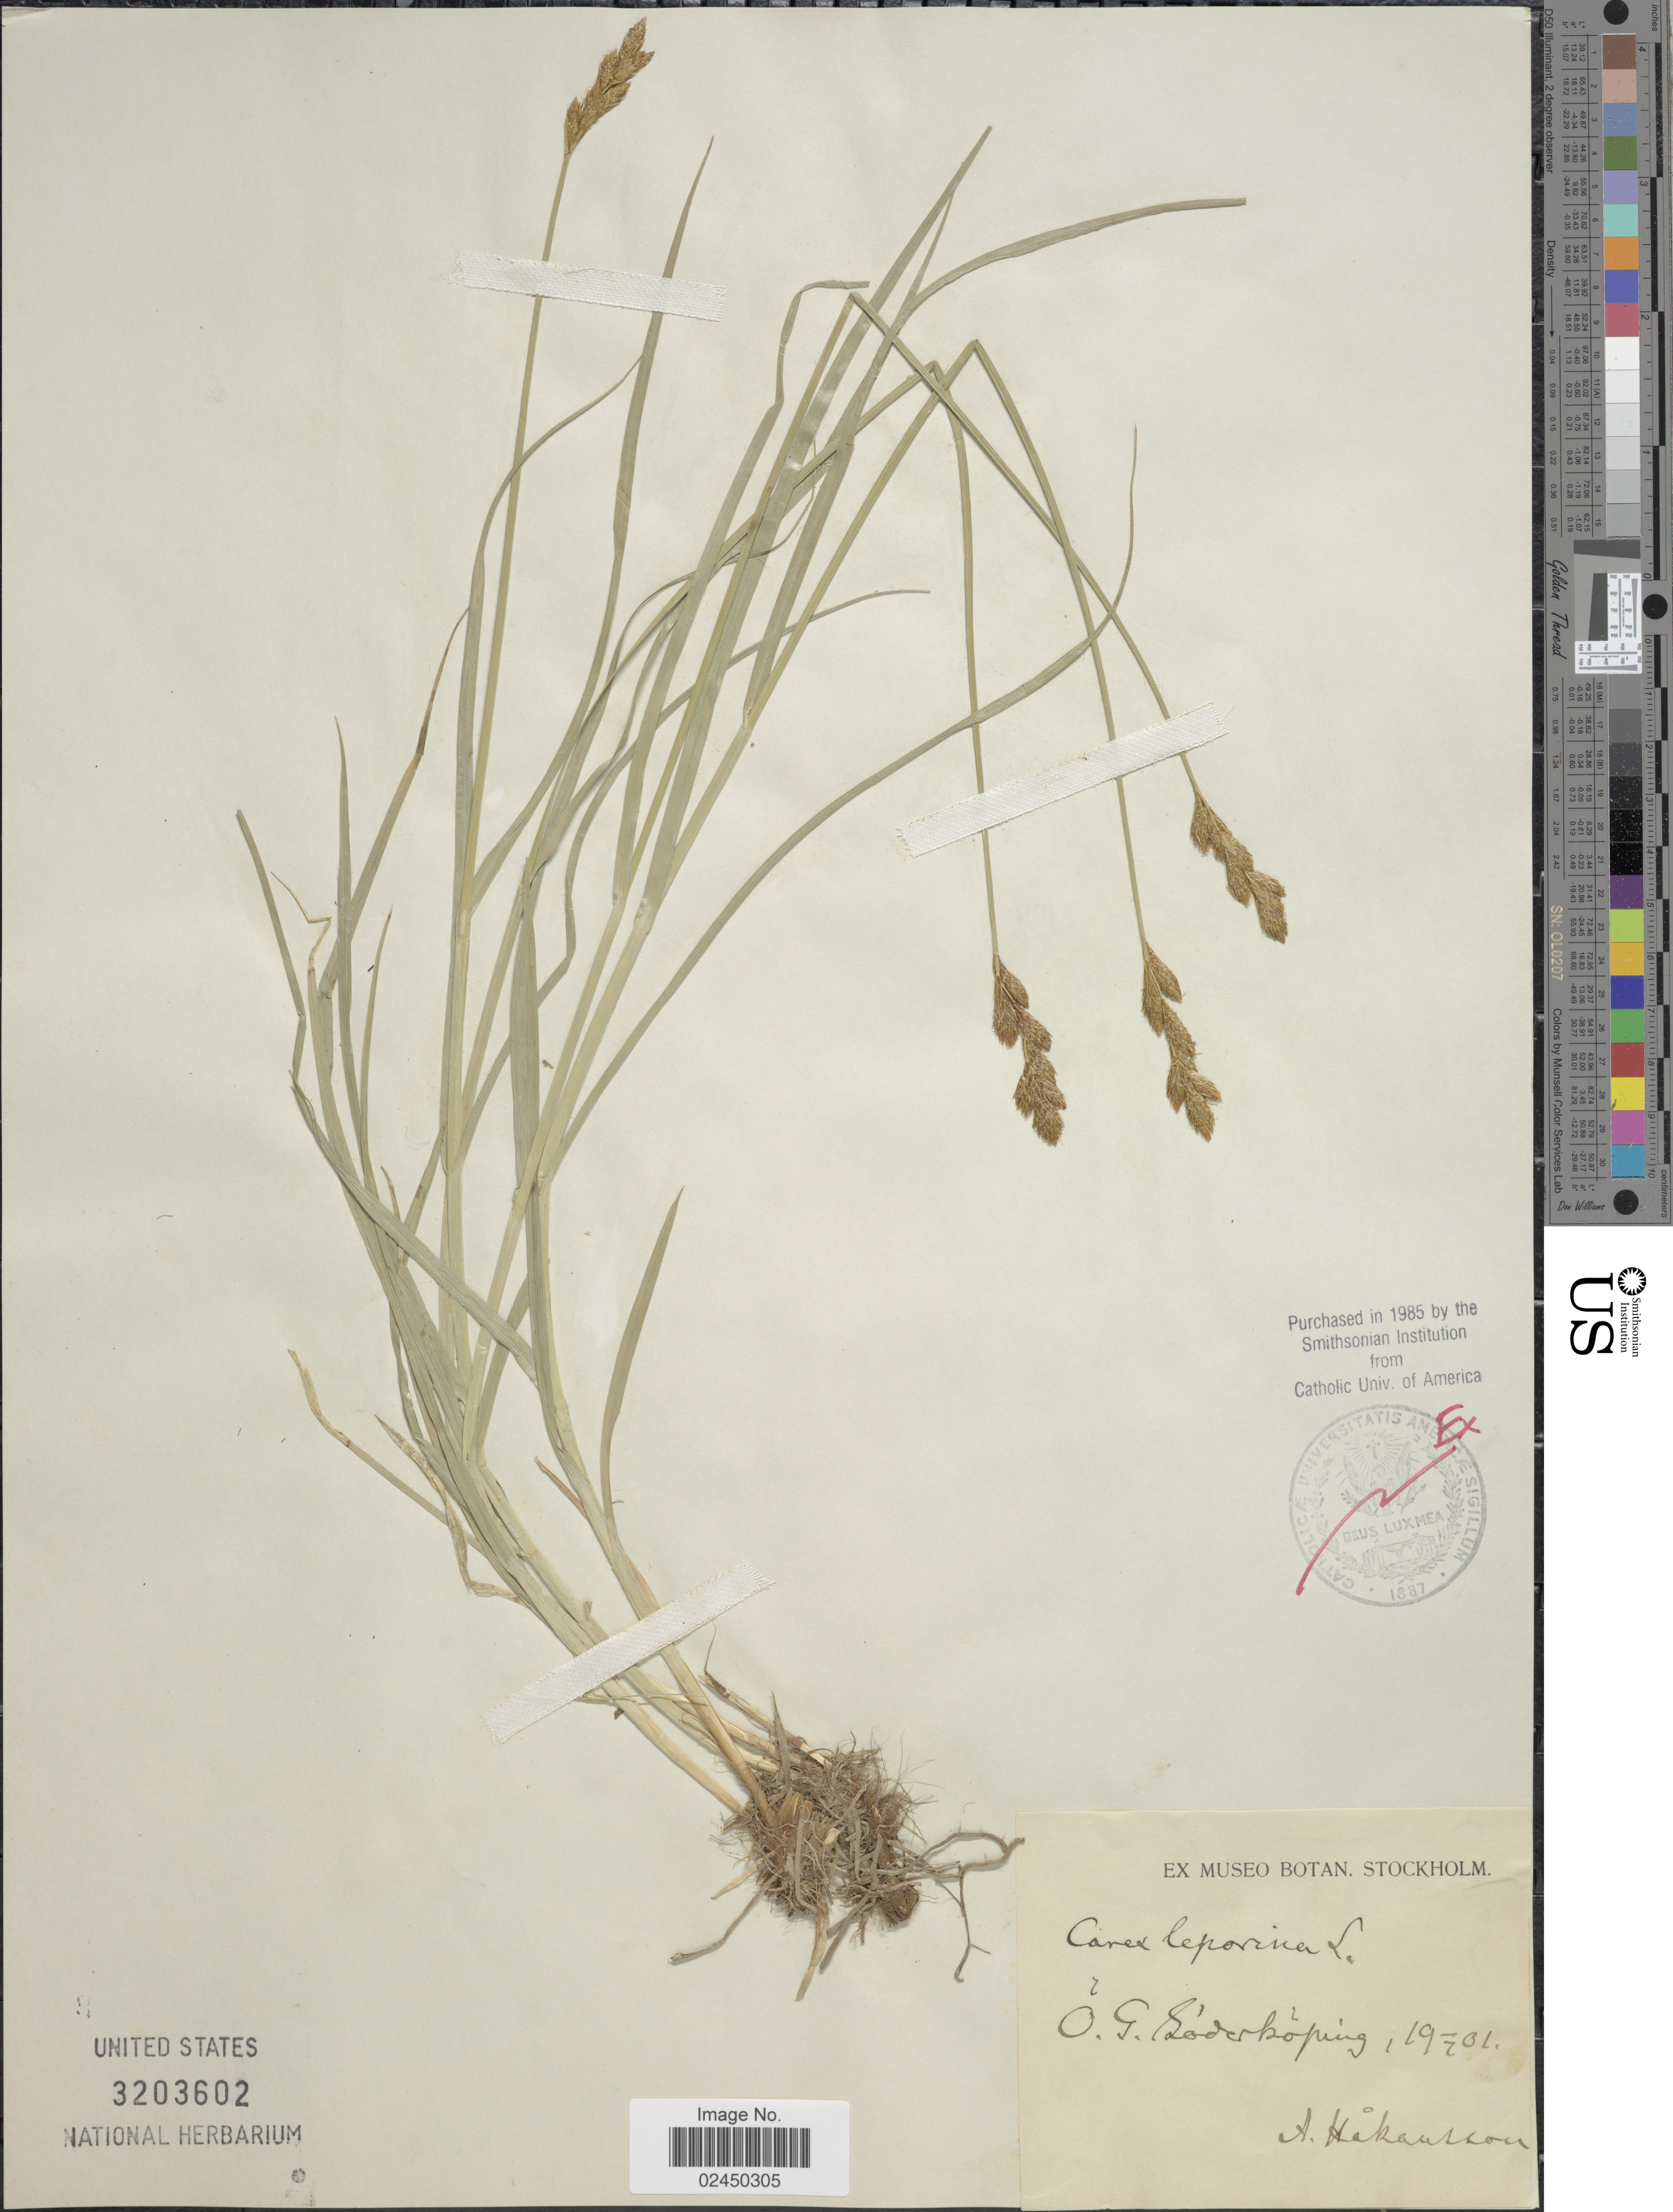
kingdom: Plantae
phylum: Tracheophyta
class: Liliopsida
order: Poales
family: Cyperaceae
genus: Carex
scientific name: Carex leporina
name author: L.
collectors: A. Hakansson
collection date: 1901-02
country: Sweden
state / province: Östergötland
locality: Soderkoping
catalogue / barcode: US 3203602